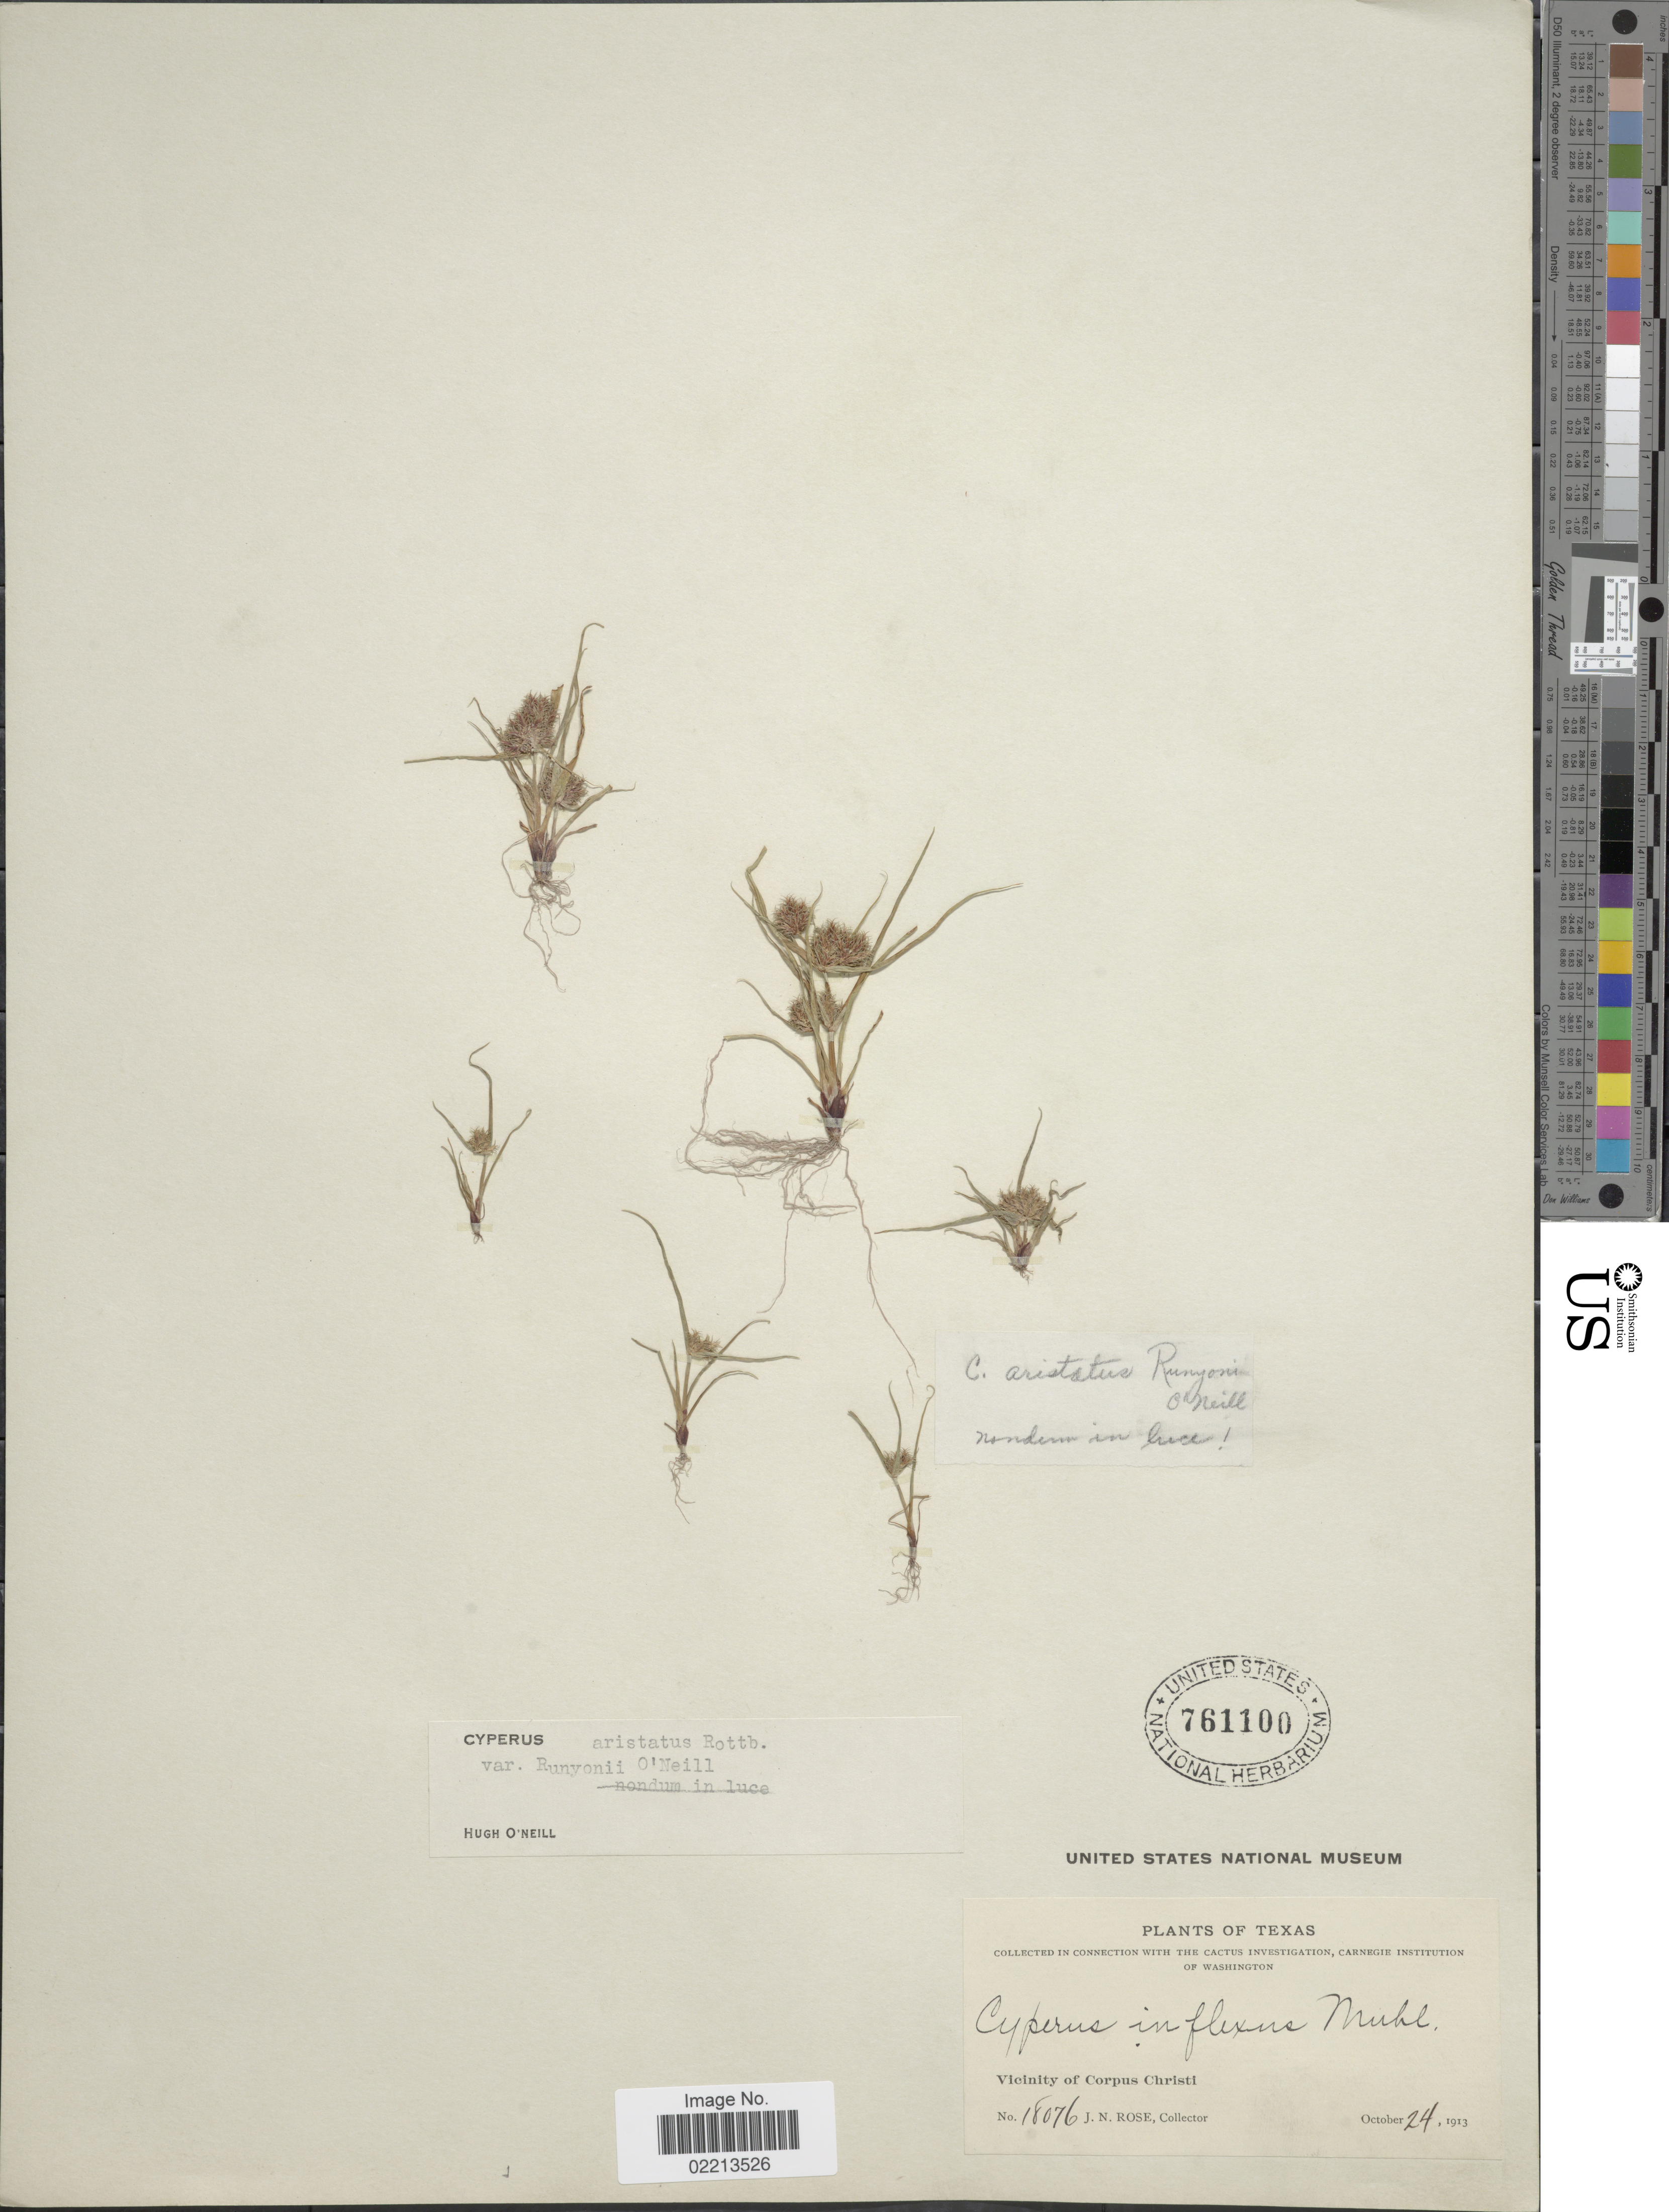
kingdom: Plantae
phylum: Tracheophyta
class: Liliopsida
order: Poales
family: Cyperaceae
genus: Cyperus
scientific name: Cyperus squarrosus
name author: L.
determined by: Strong, Mark T., (BOT), Smithsonian Institution - National Museum of Natural History (UNITED STATES)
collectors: J. N. Rose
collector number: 18076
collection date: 1913-10-24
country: United States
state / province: Texas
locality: Vicinity of Corpus Christi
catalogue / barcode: US 761100